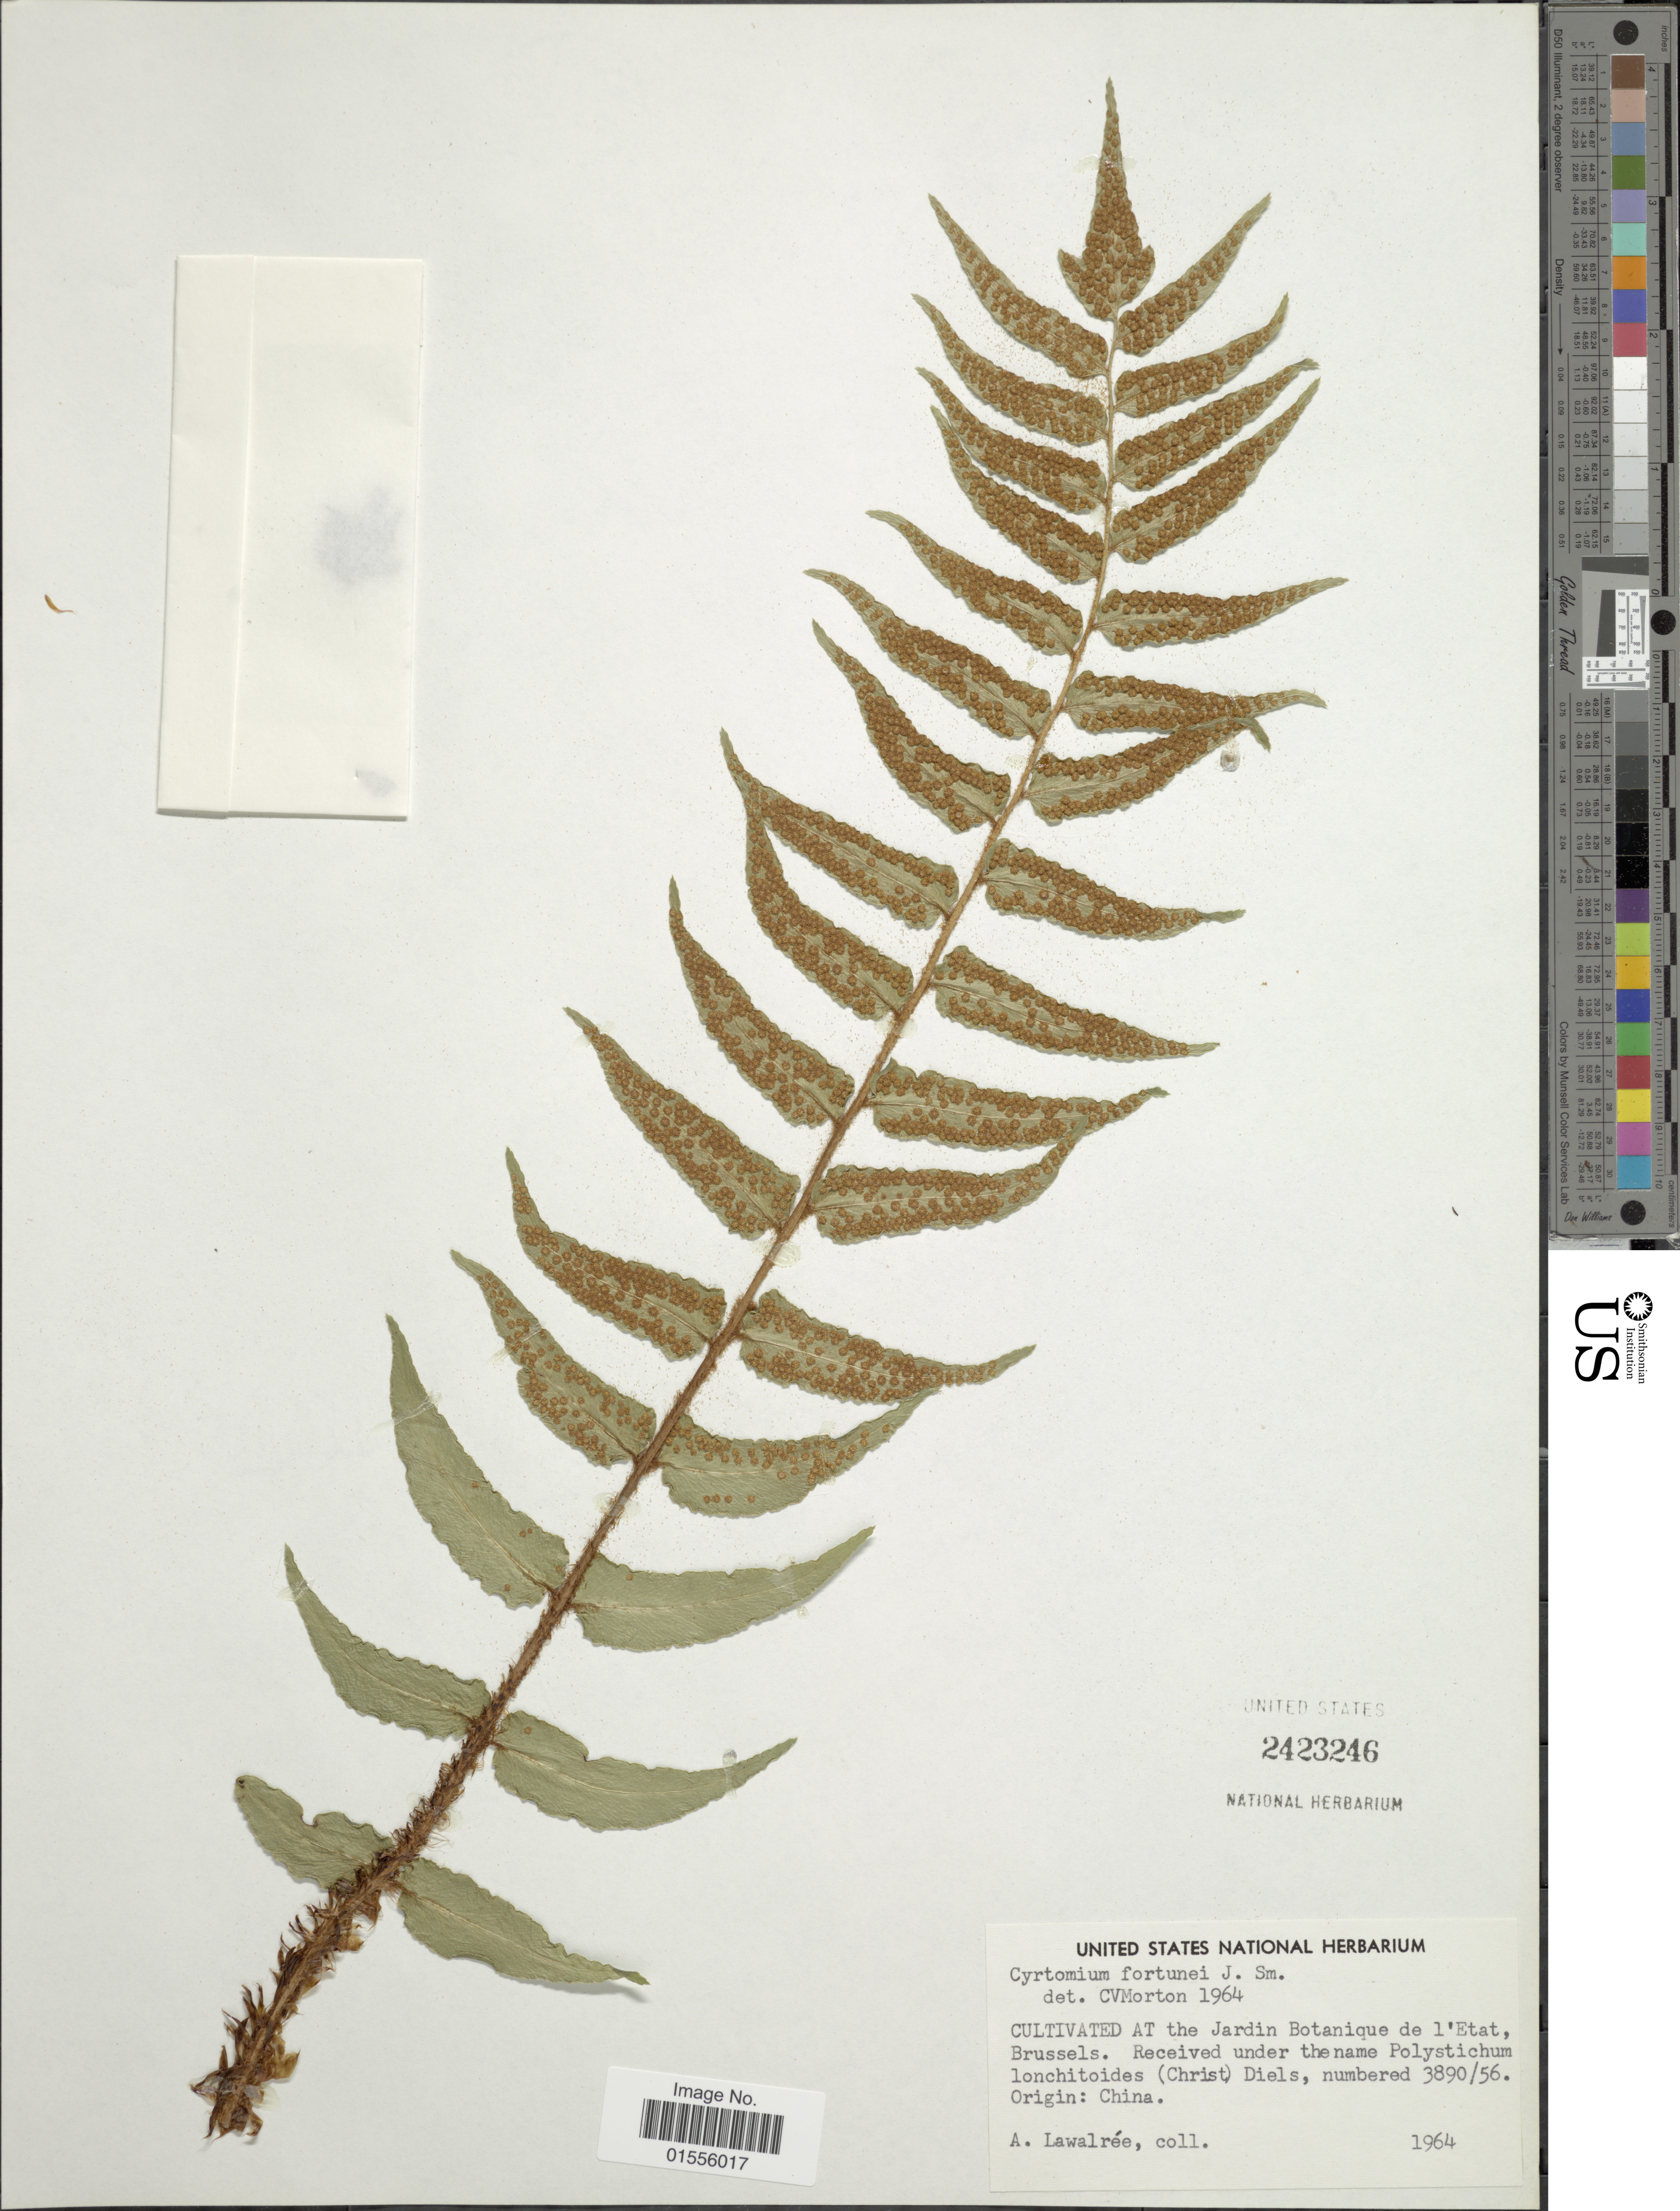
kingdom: Plantae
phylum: Tracheophyta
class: Polypodiopsida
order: Polypodiales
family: Dryopteridaceae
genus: Cyrtomium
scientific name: Cyrtomium fortunei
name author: J. Sm.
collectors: A. G. Lawalrée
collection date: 1964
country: China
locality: Cultivated At the Jardin Botanique de l'Etat, Brussels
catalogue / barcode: US 2423246